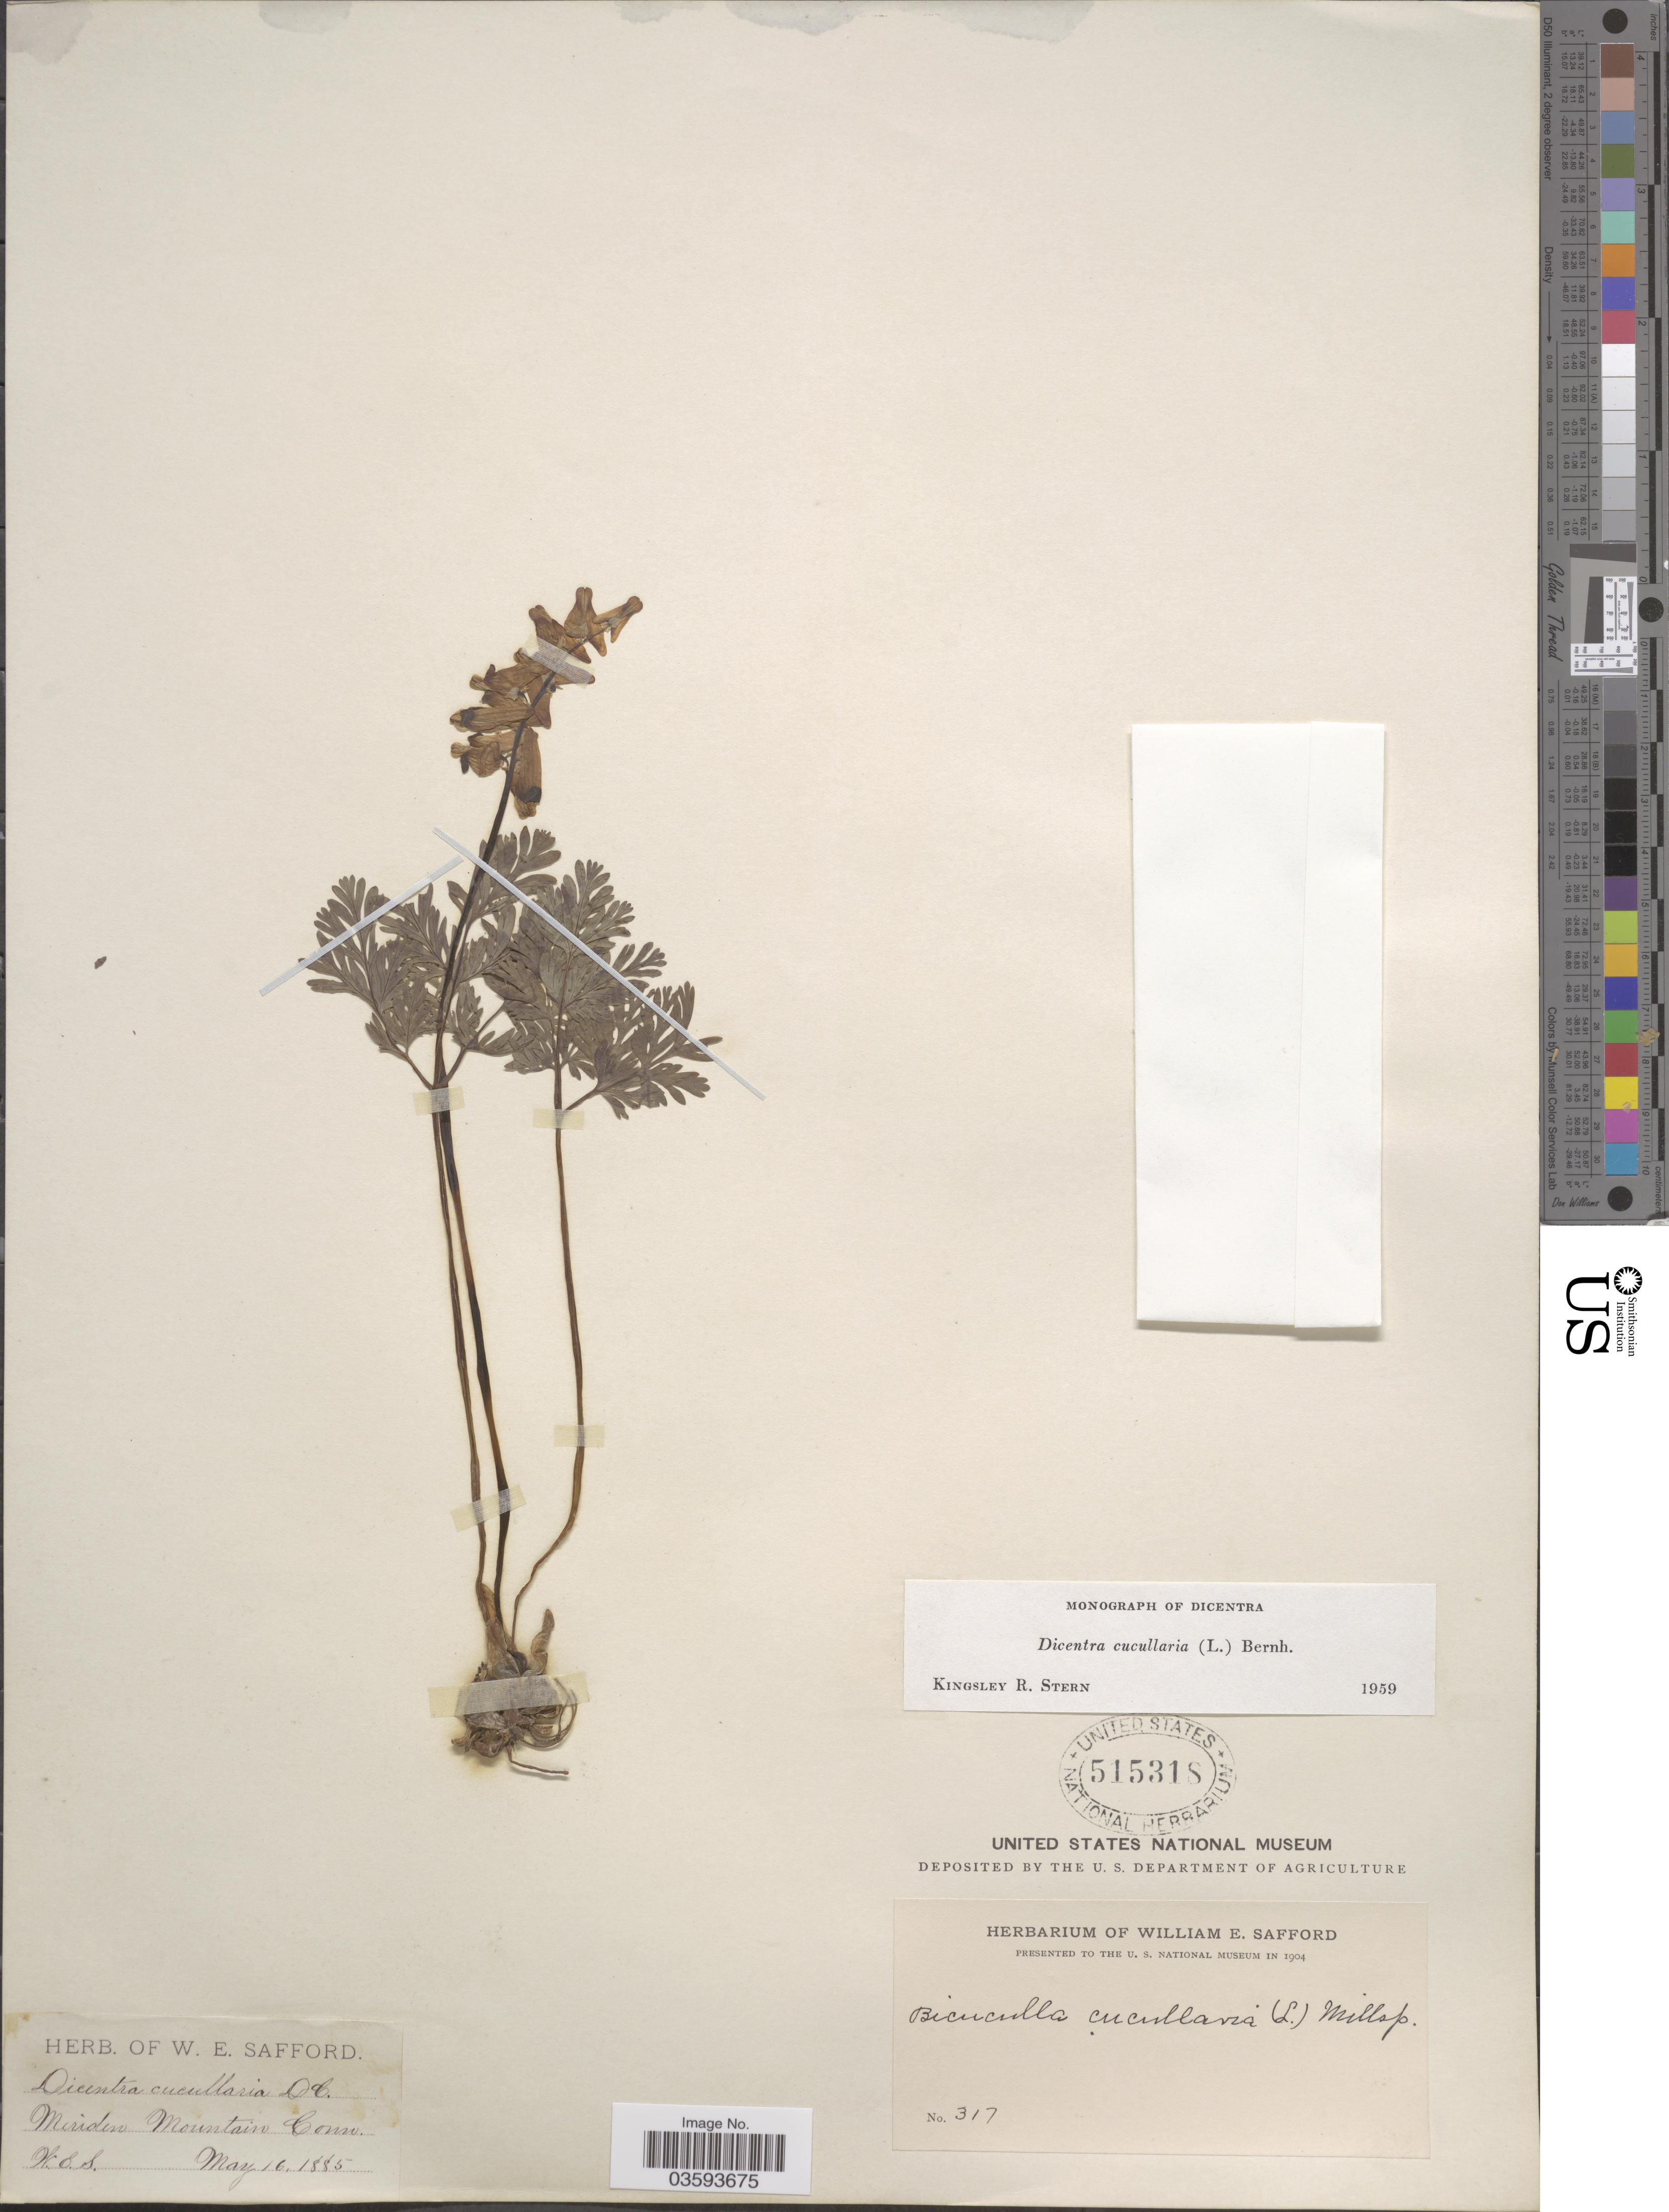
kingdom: Plantae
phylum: Tracheophyta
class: Magnoliopsida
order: Ranunculales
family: Papaveraceae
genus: Dicentra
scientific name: Dicentra cucullaria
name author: (L.) Bernh.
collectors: W. E. Safford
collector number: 317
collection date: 1885-05-16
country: United States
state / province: Connecticut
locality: Meriden Mountain.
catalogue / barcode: US 515318